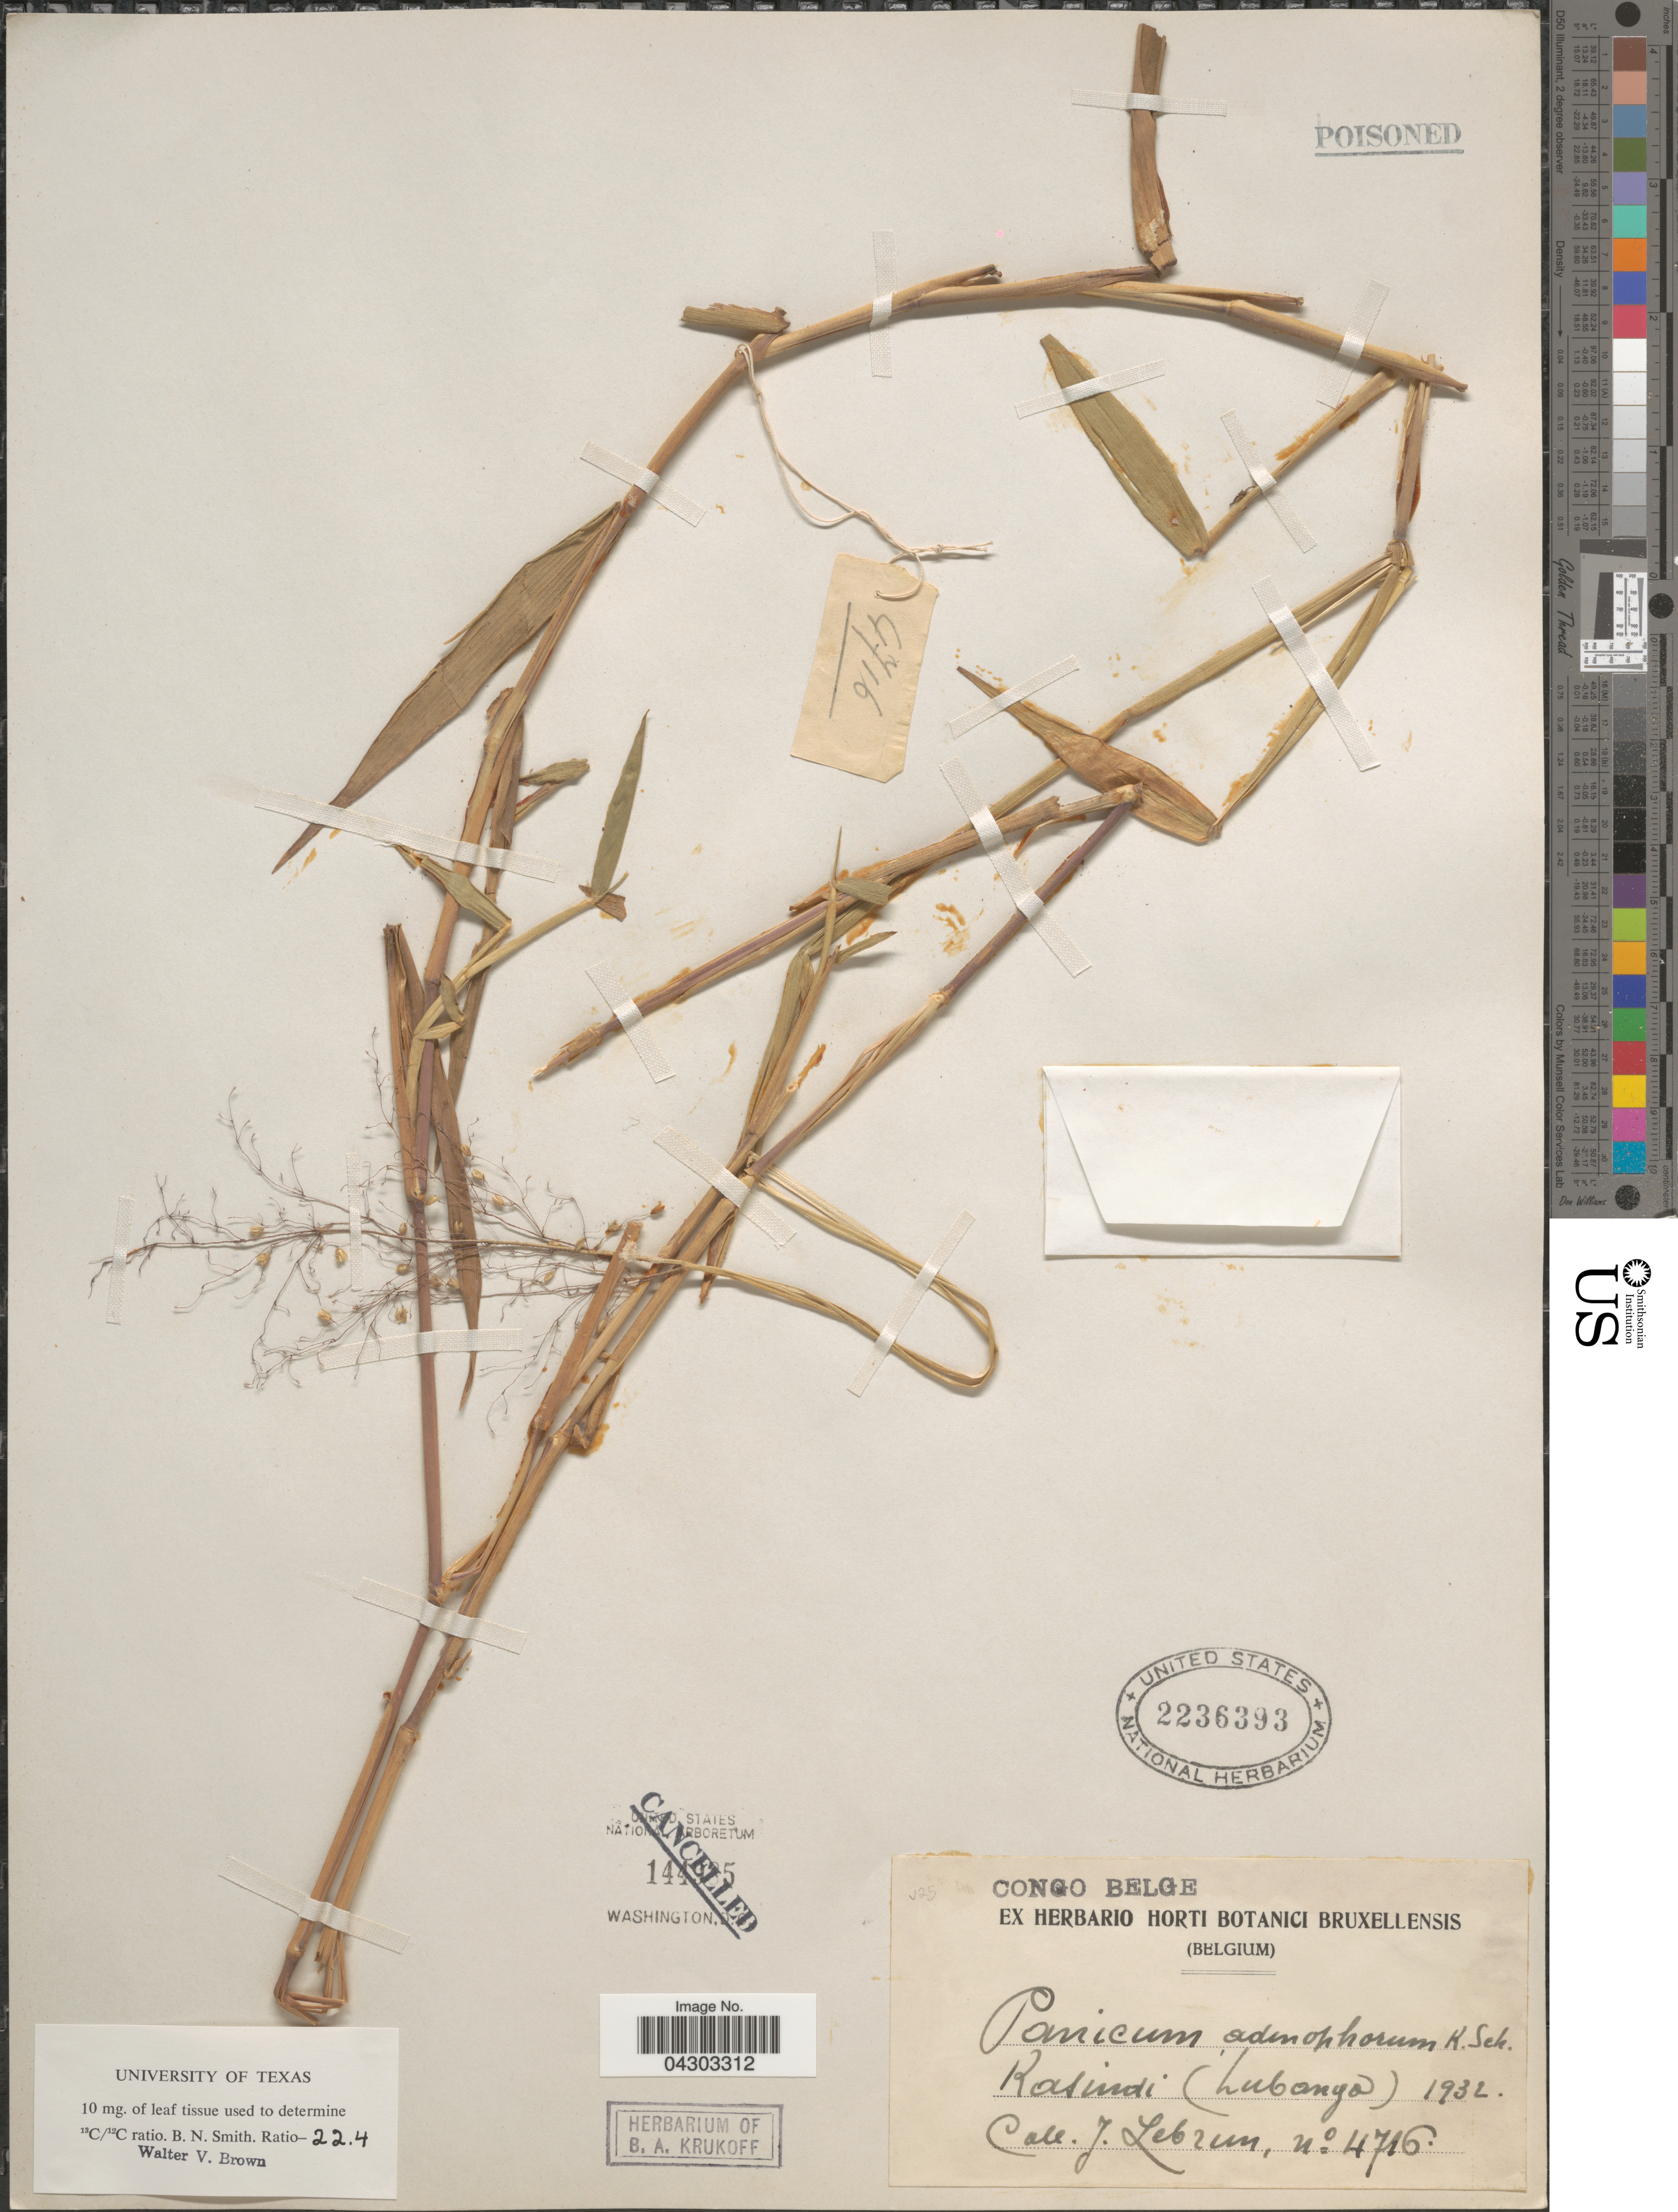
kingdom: Plantae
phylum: Tracheophyta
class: Liliopsida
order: Poales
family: Poaceae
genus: Panicum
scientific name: Panicum adenophorum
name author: K. Schum. in Engl.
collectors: J. A. Lebrun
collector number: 4716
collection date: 1932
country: Congo, Democratic Republic of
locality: Congo Belge. Kasindi (Lubanga).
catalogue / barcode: US 223693